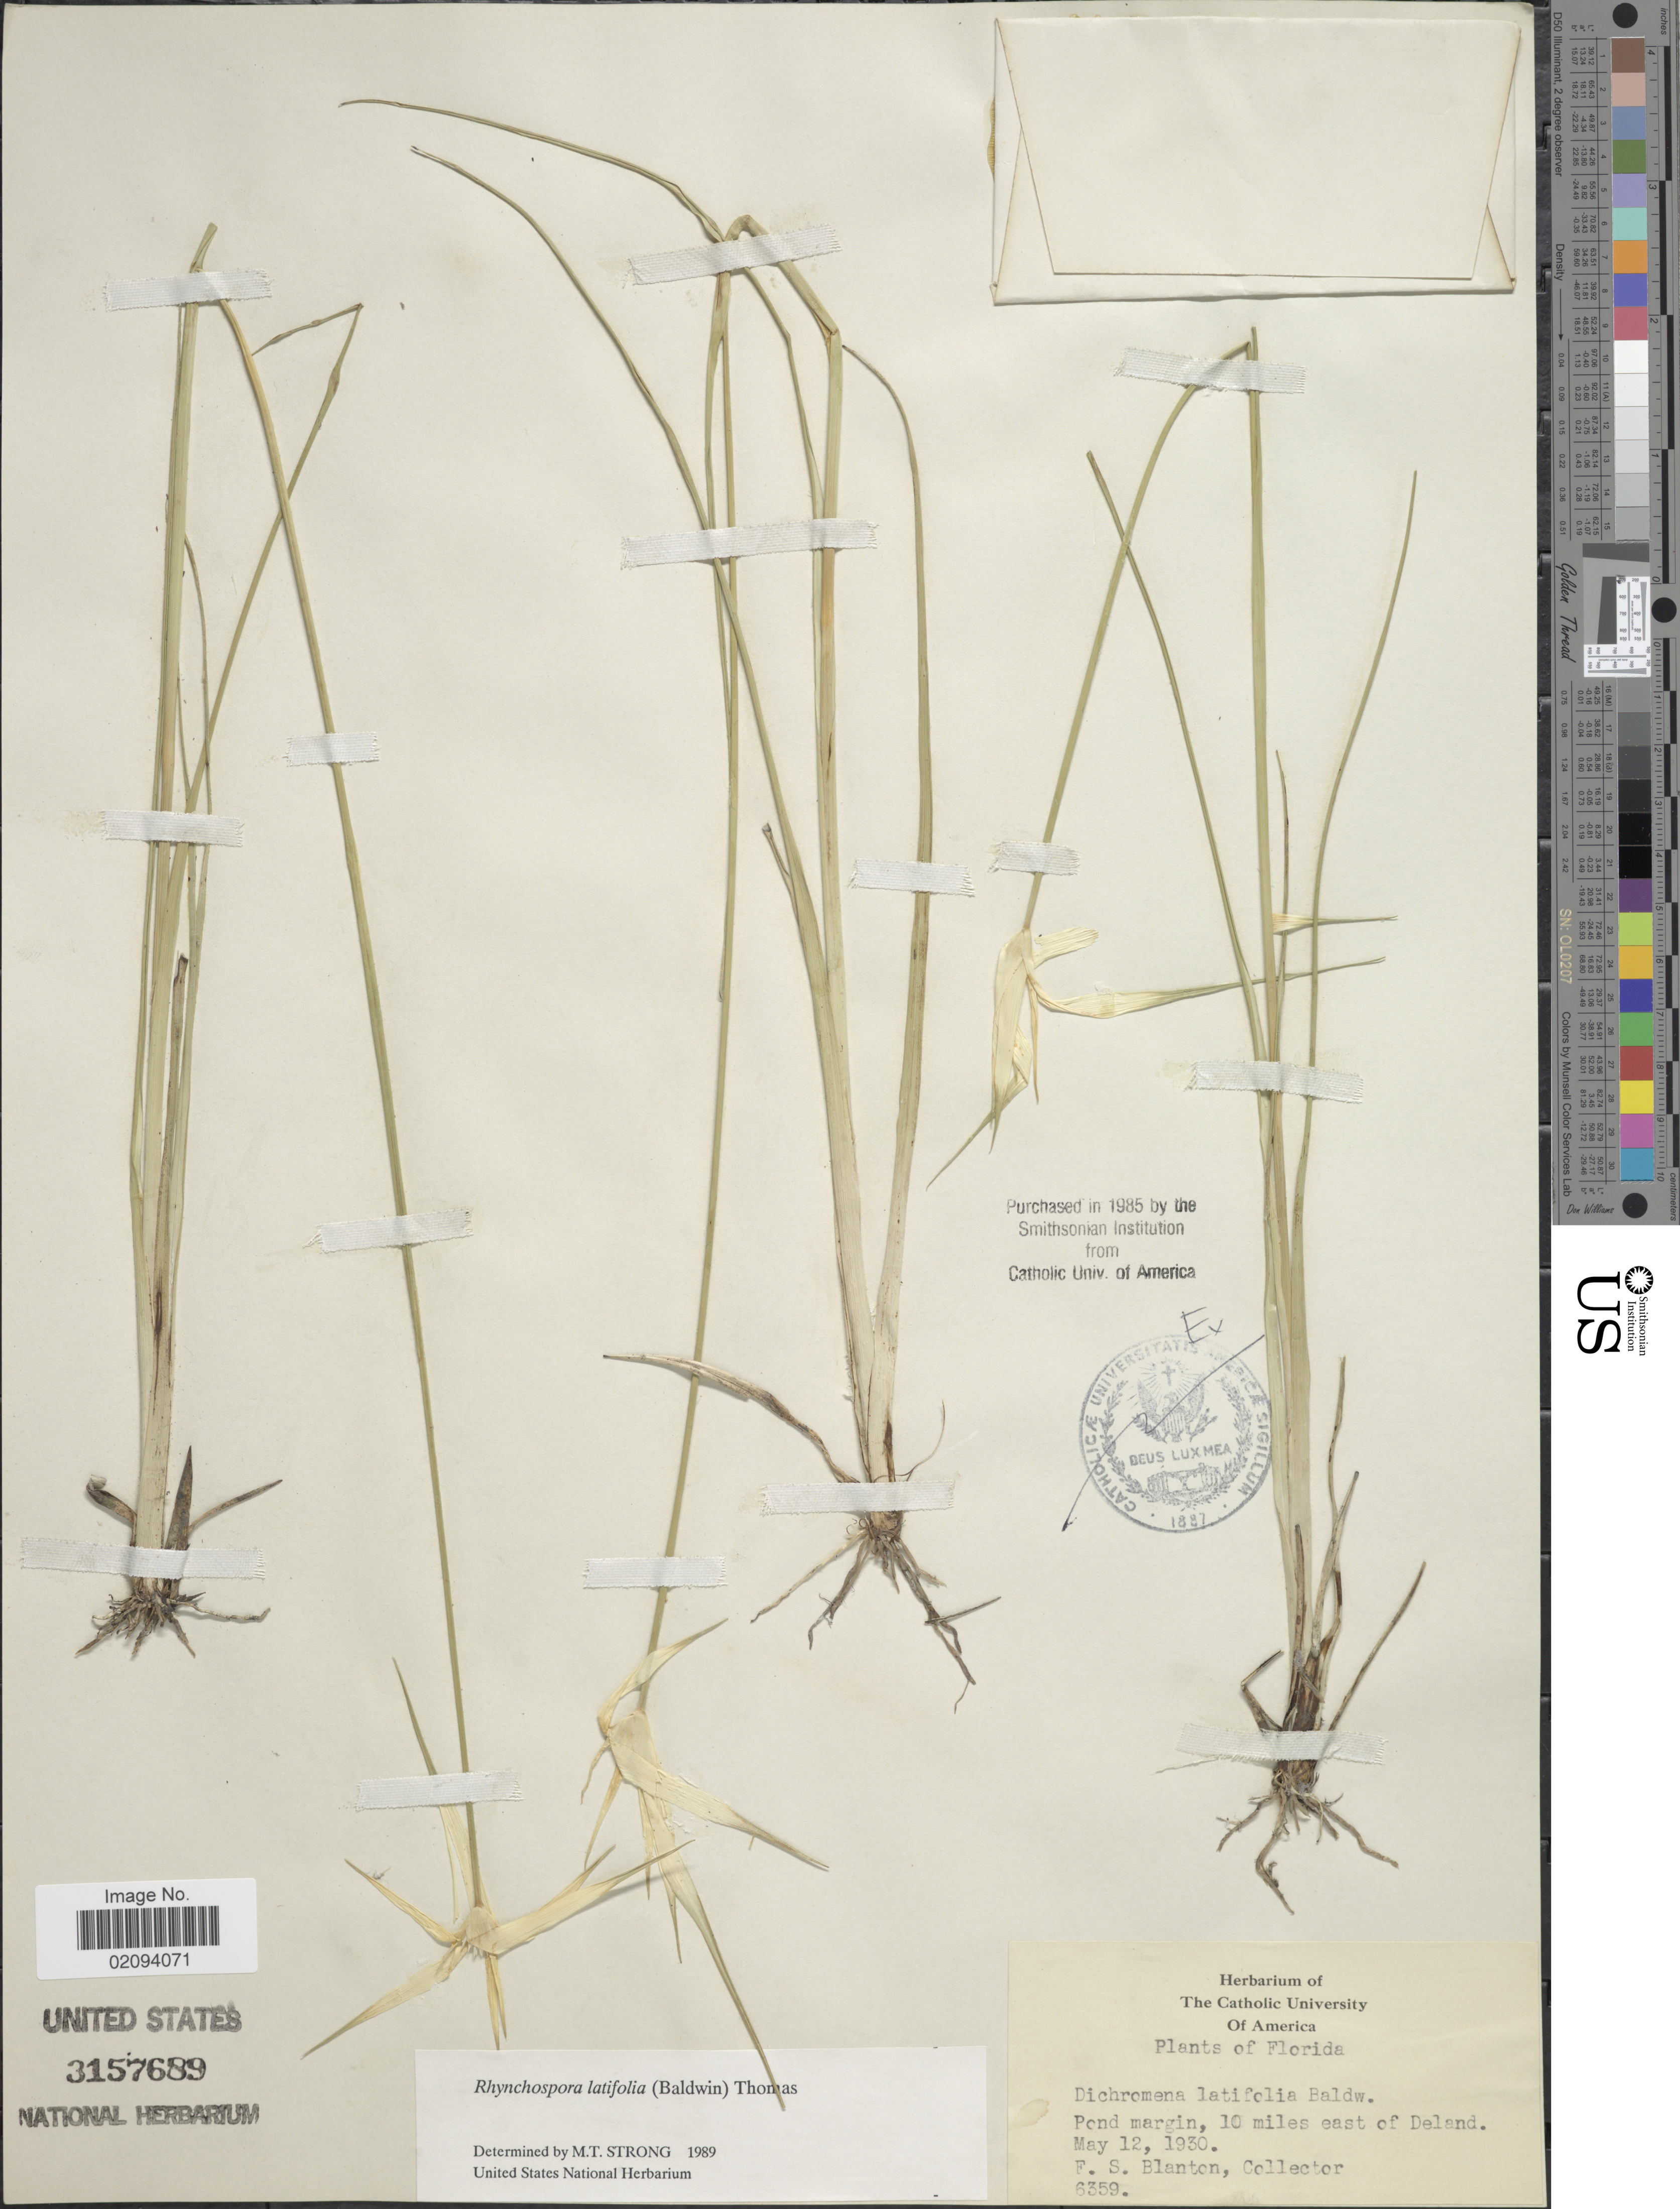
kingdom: Plantae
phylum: Tracheophyta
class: Liliopsida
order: Poales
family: Cyperaceae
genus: Rhynchospora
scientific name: Rhynchospora latifolia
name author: (Baldwin ex Elliott) W.W. Thomas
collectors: F. S. Blanton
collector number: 6359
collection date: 1930-05-12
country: United States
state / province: Florida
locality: Pond margin, 10 miles east of Deland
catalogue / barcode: US 3157689